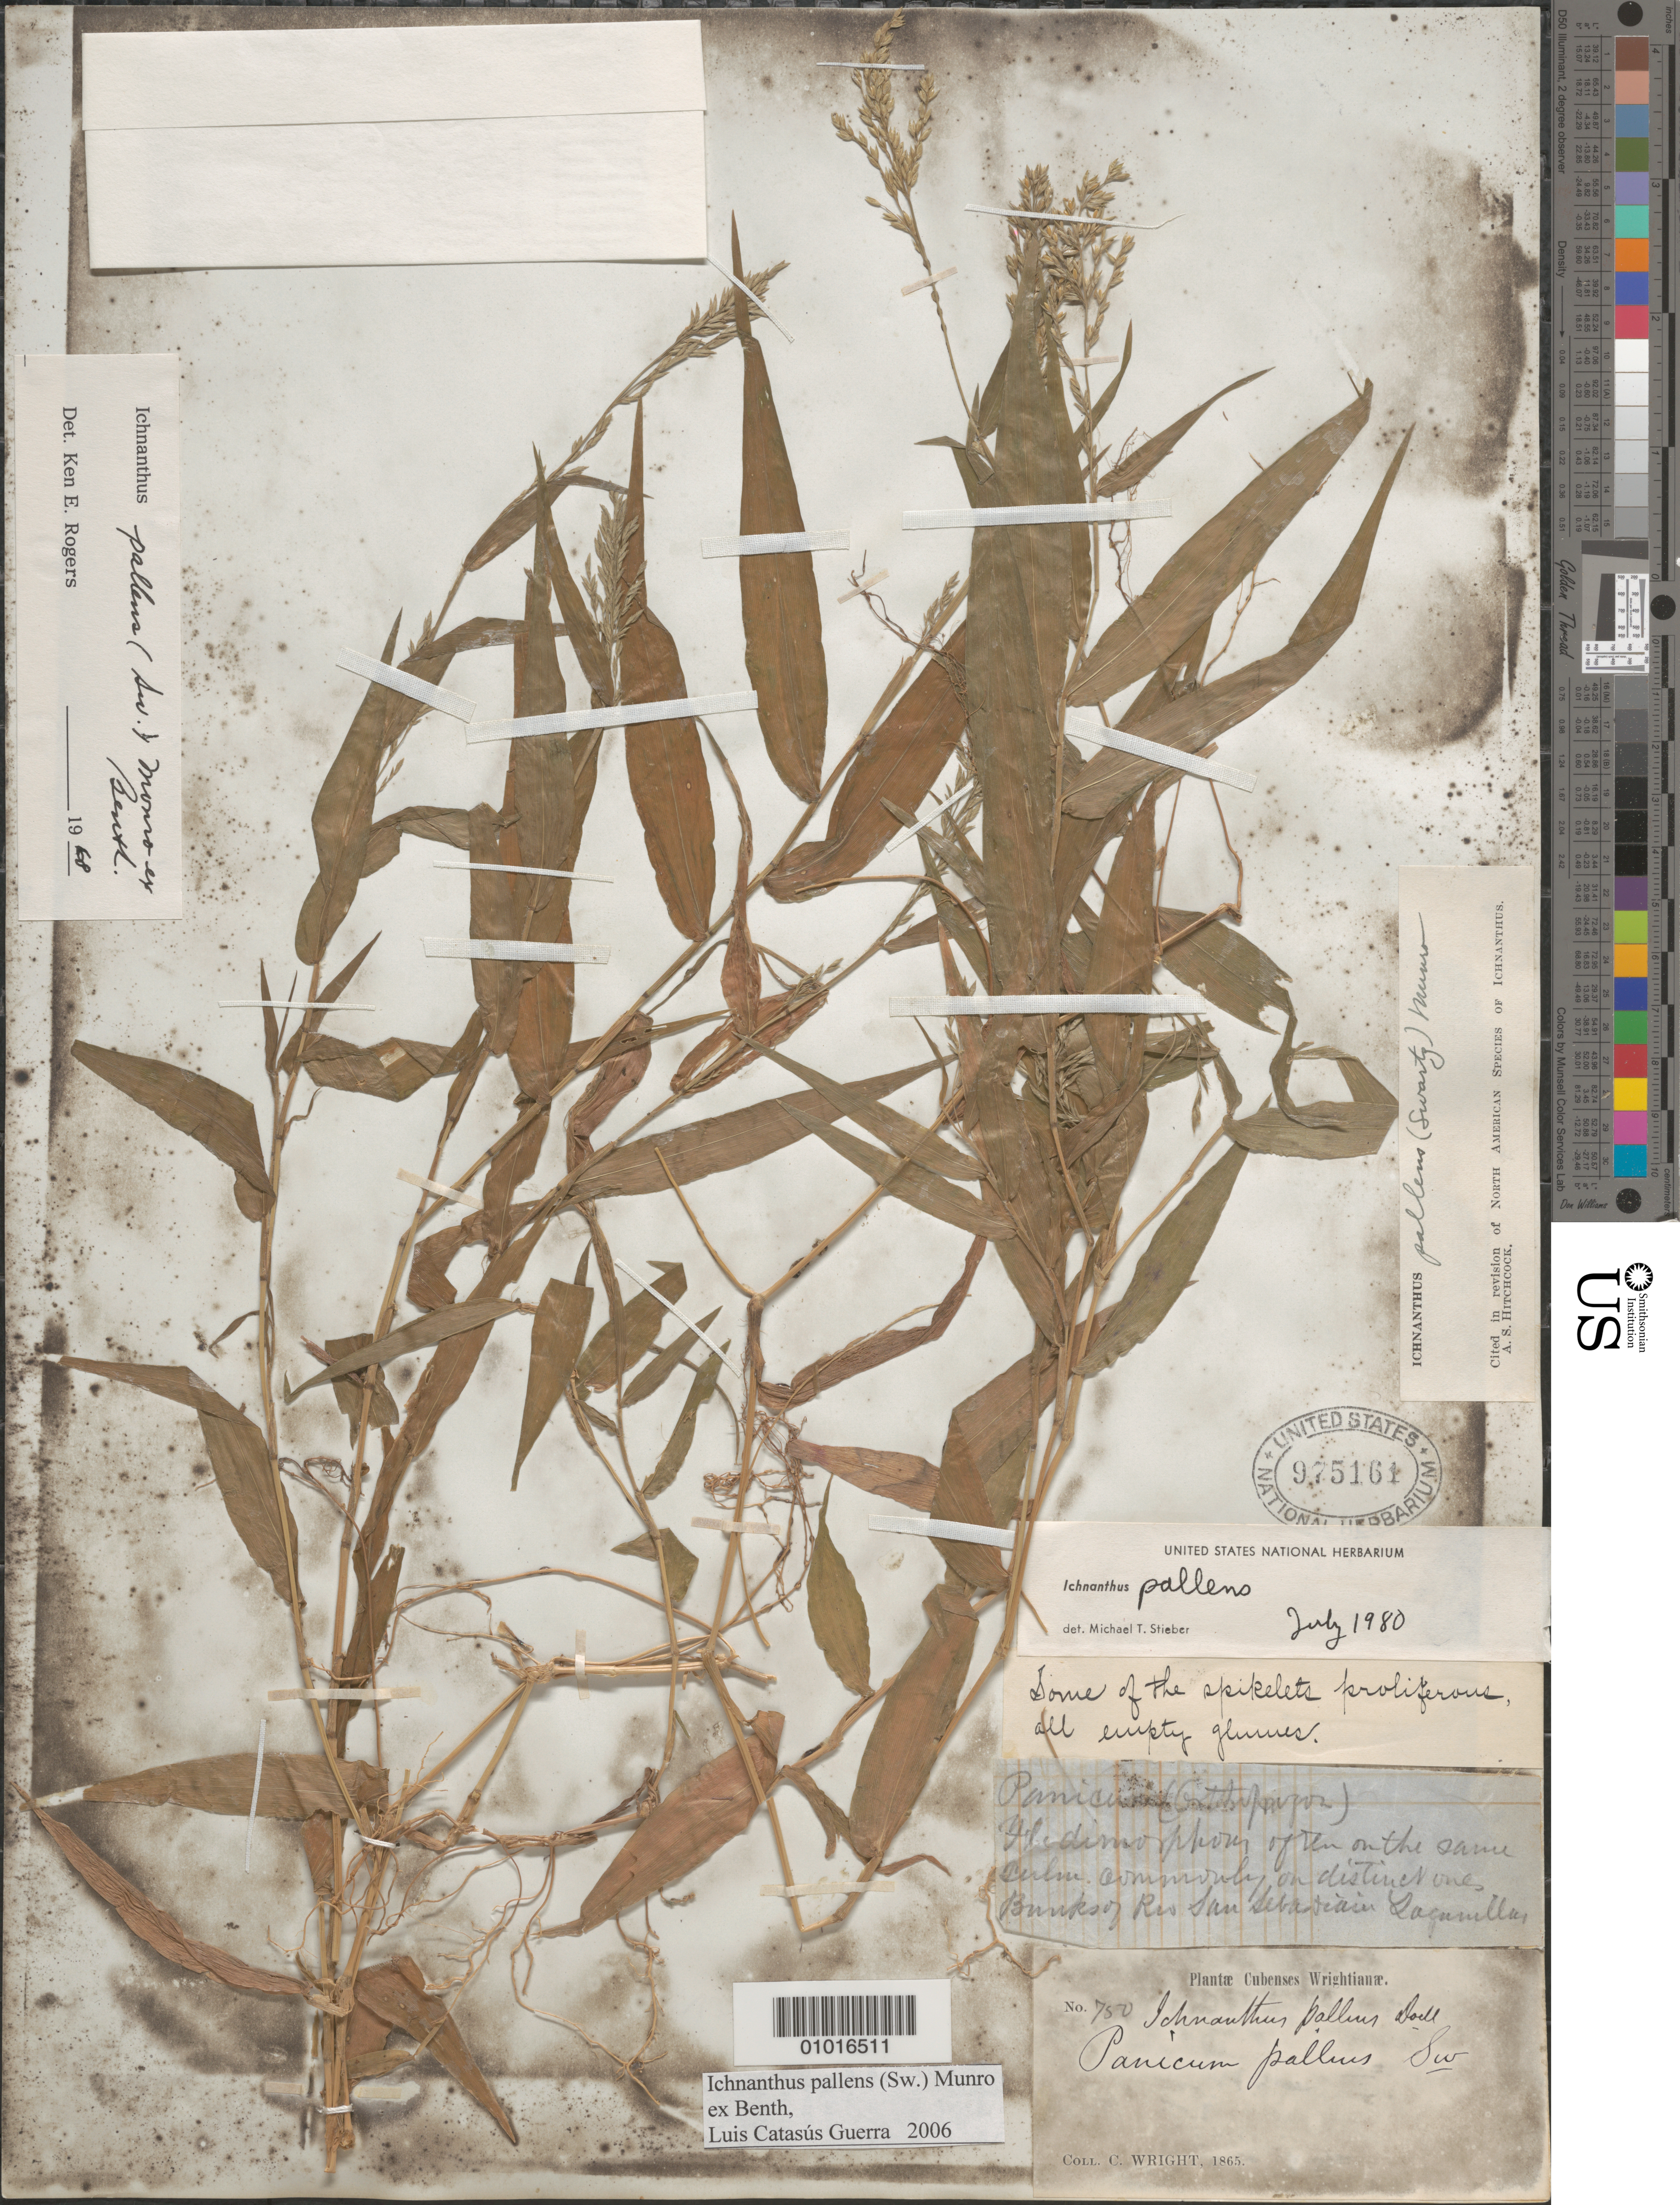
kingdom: Plantae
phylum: Tracheophyta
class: Liliopsida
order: Poales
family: Poaceae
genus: Ichnanthus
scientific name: Ichnanthus pallens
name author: (Sw.) Munro ex Benth.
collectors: C. Wright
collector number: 750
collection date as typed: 1865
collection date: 1865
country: Cuba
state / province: Pinar del Rio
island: Cuba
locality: Banks of Rio San Sebastian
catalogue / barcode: US 975161